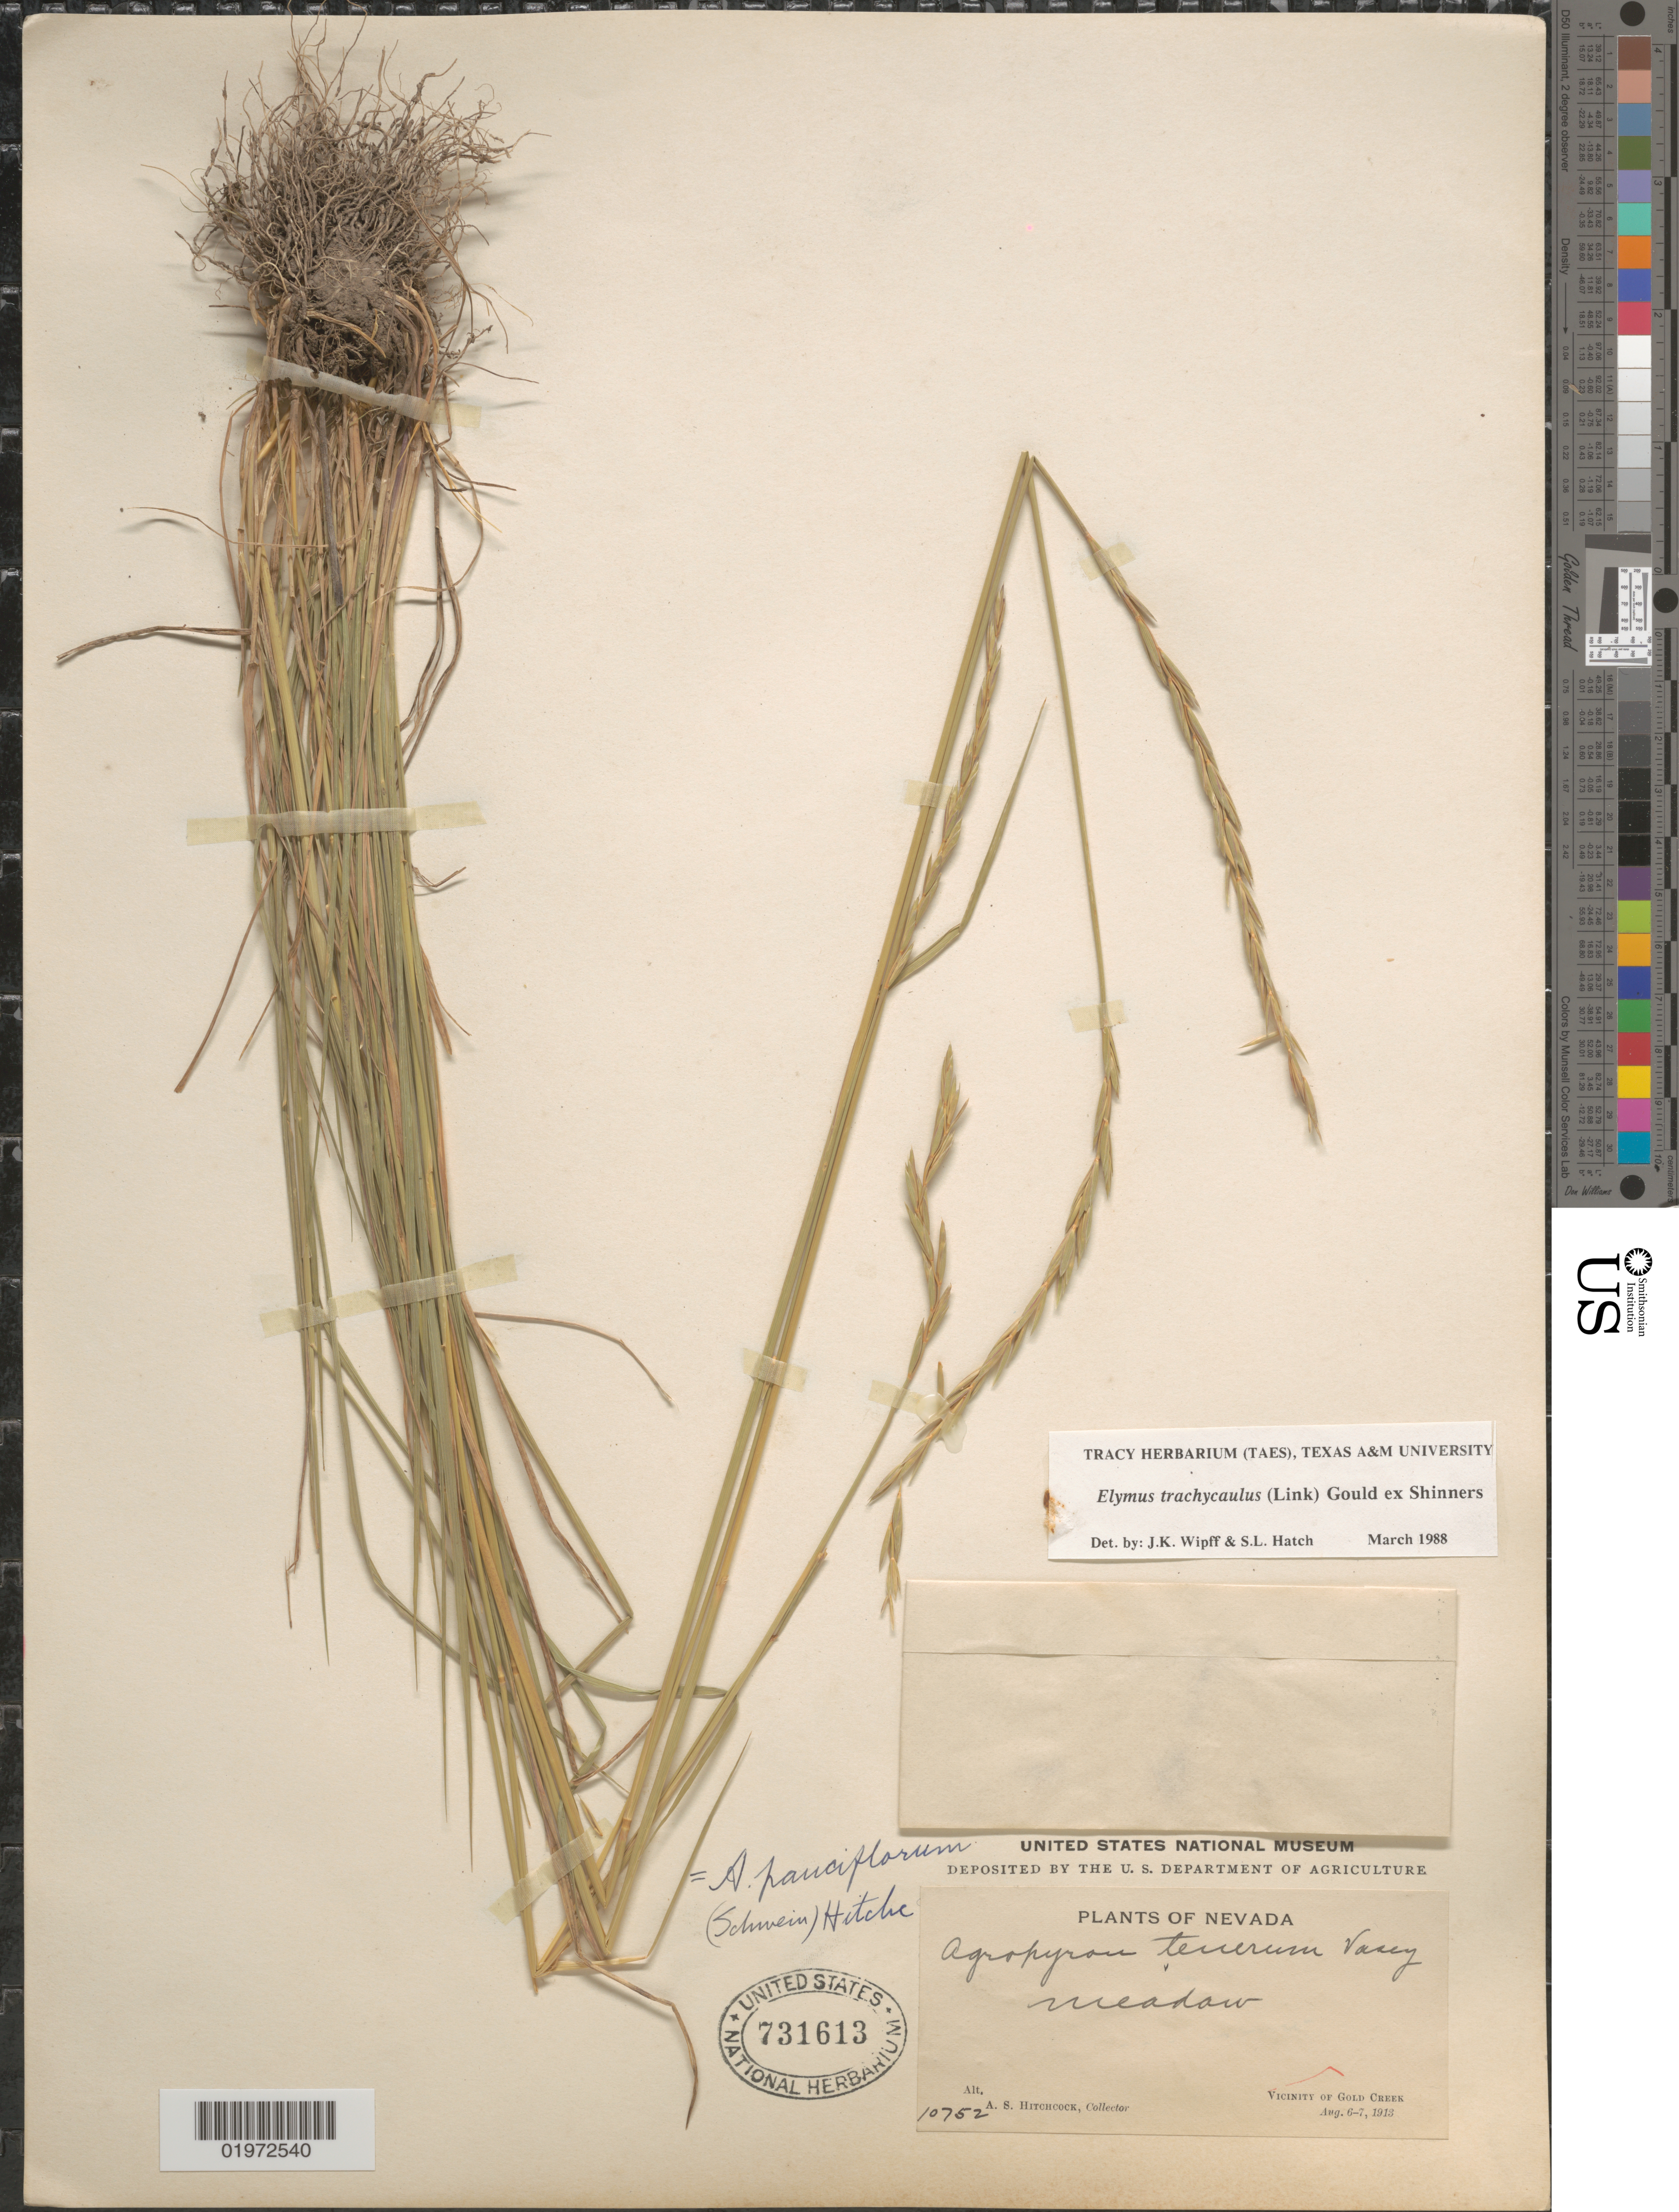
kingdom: Plantae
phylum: Tracheophyta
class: Liliopsida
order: Poales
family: Poaceae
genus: Elymus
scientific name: Elymus trachycaulus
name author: (Link) Gould ex Shinners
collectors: A. S. Hitchcock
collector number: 10752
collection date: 1913-08-06/1913-08-07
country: United States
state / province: Nevada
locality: Meadow. Vicinity of Gold Creek.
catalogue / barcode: US 731613